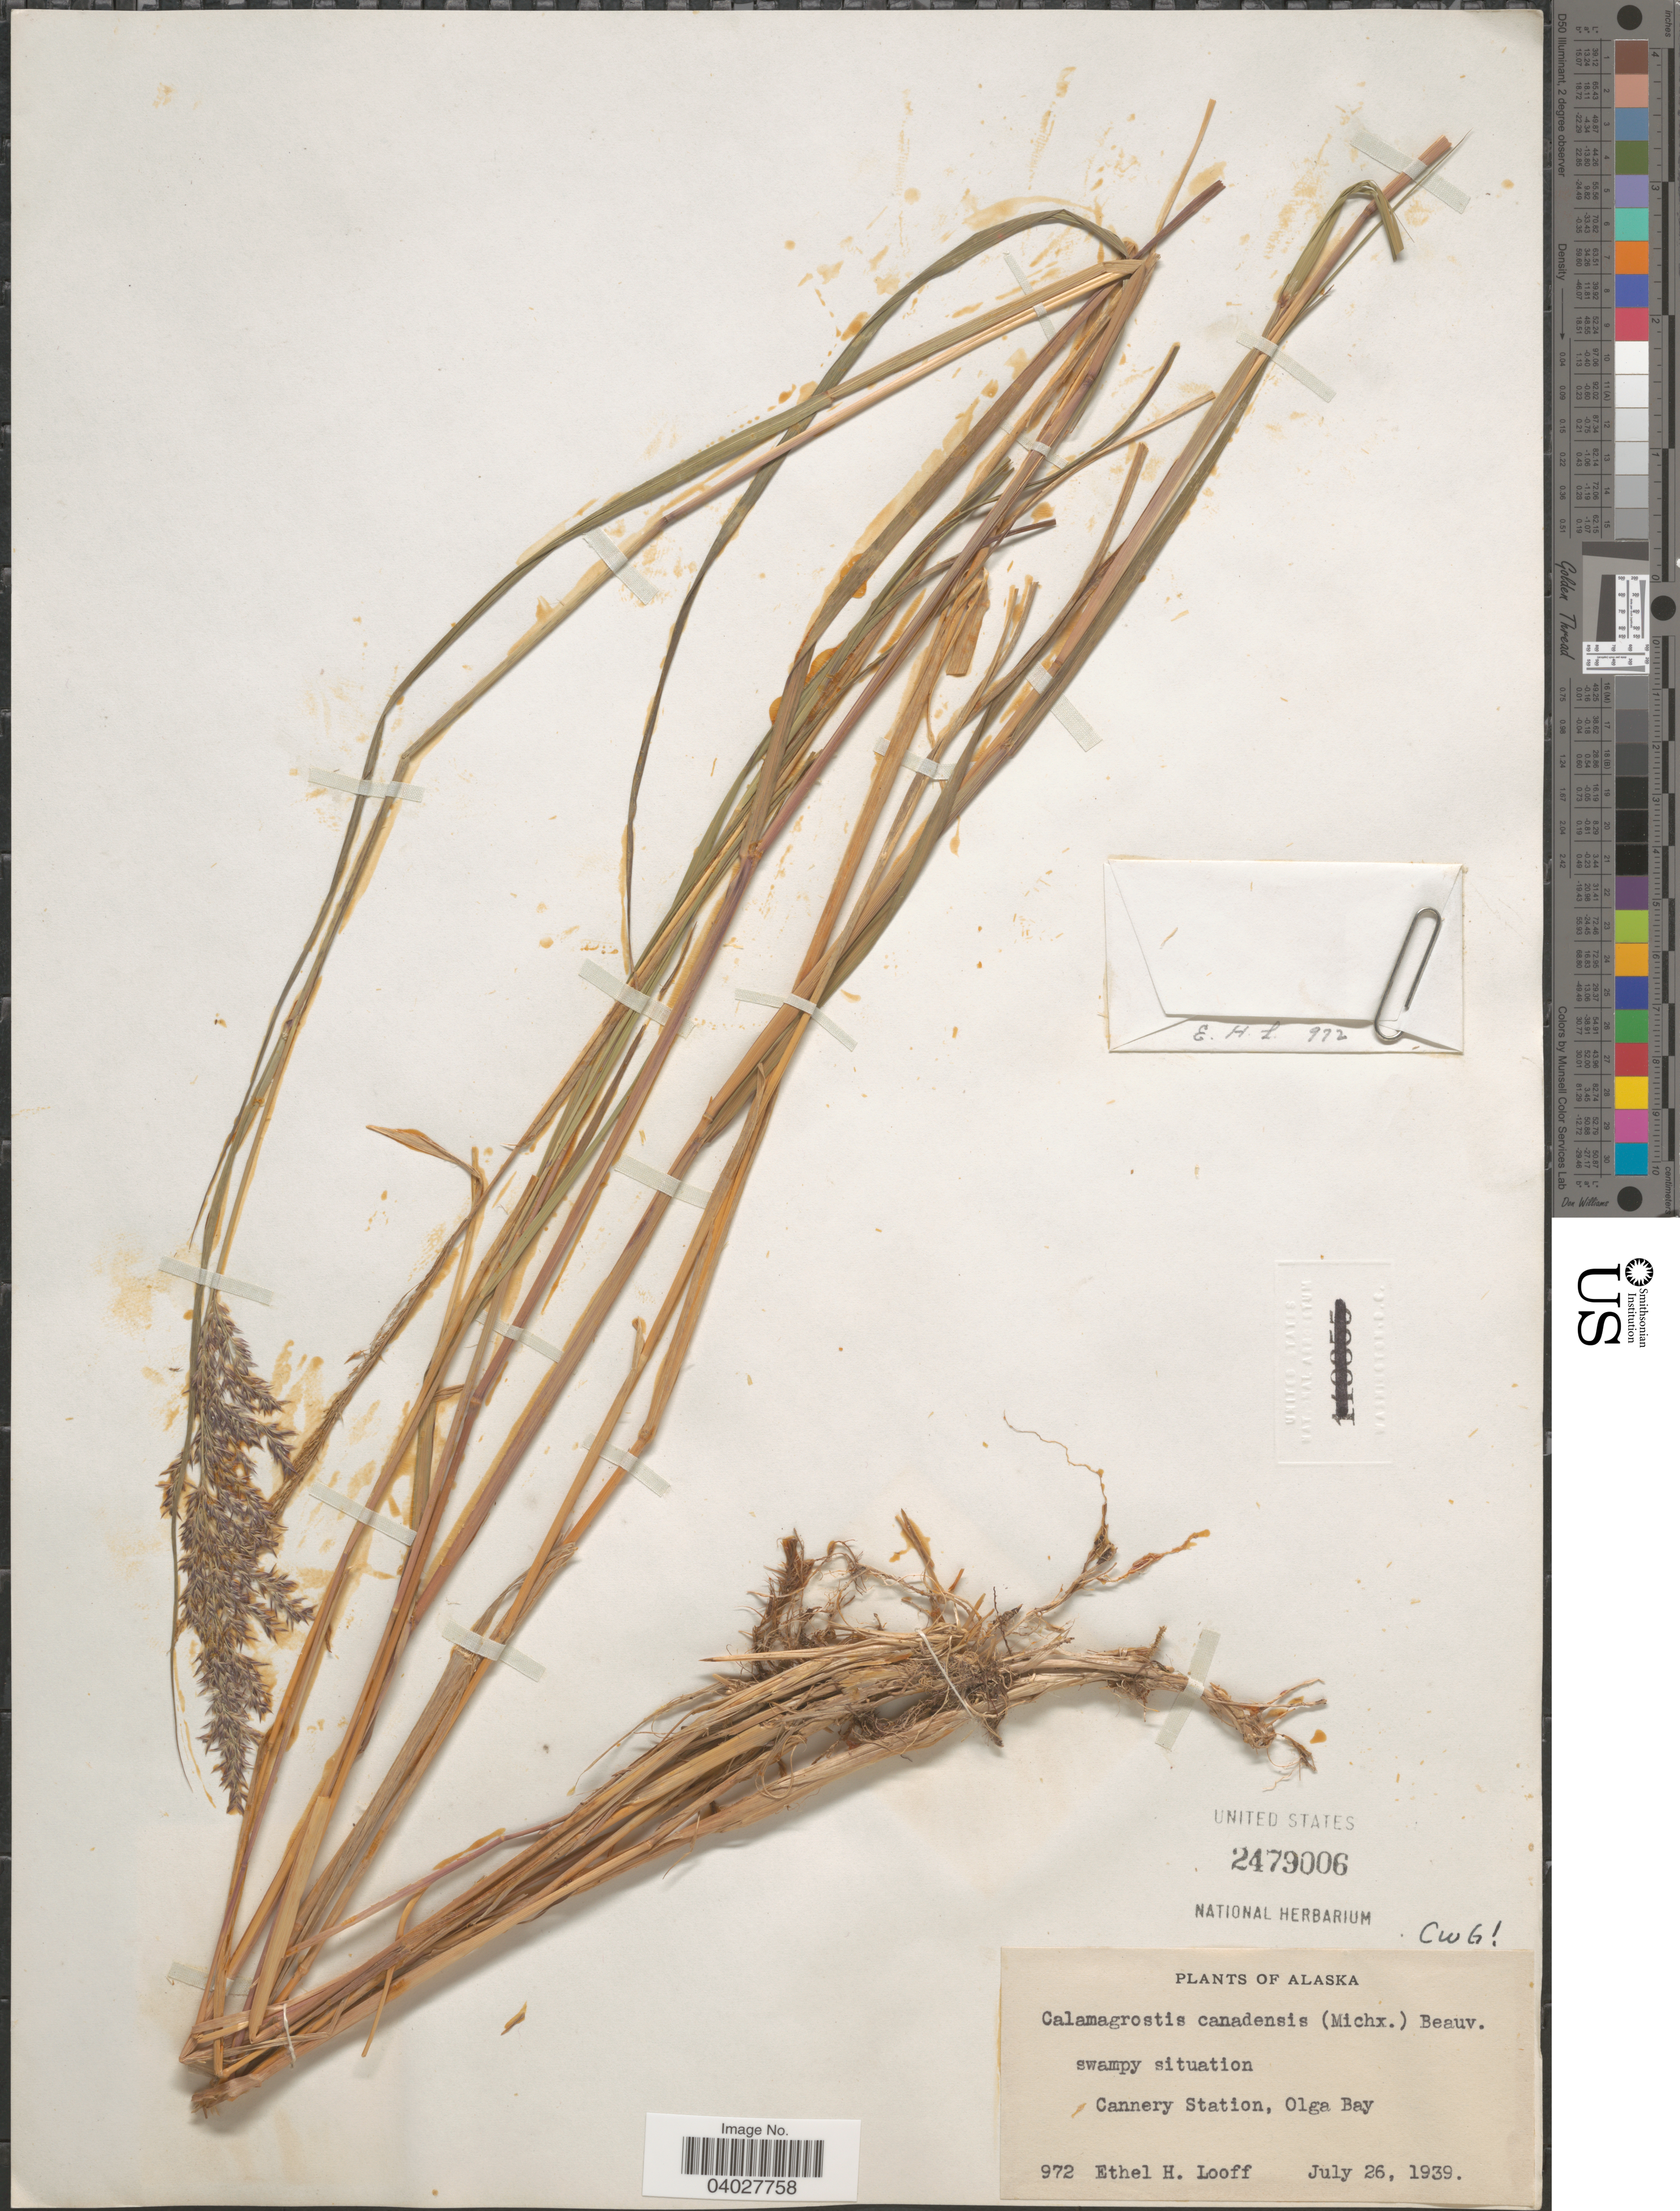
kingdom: Plantae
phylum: Tracheophyta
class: Liliopsida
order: Poales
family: Poaceae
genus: Calamagrostis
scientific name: Calamagrostis canadensis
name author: (Michx.) P. Beauv.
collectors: E. Looff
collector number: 972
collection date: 1939-07-26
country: United States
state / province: Alaska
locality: Cannery Station, Olga Bay.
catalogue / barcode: US 2479006